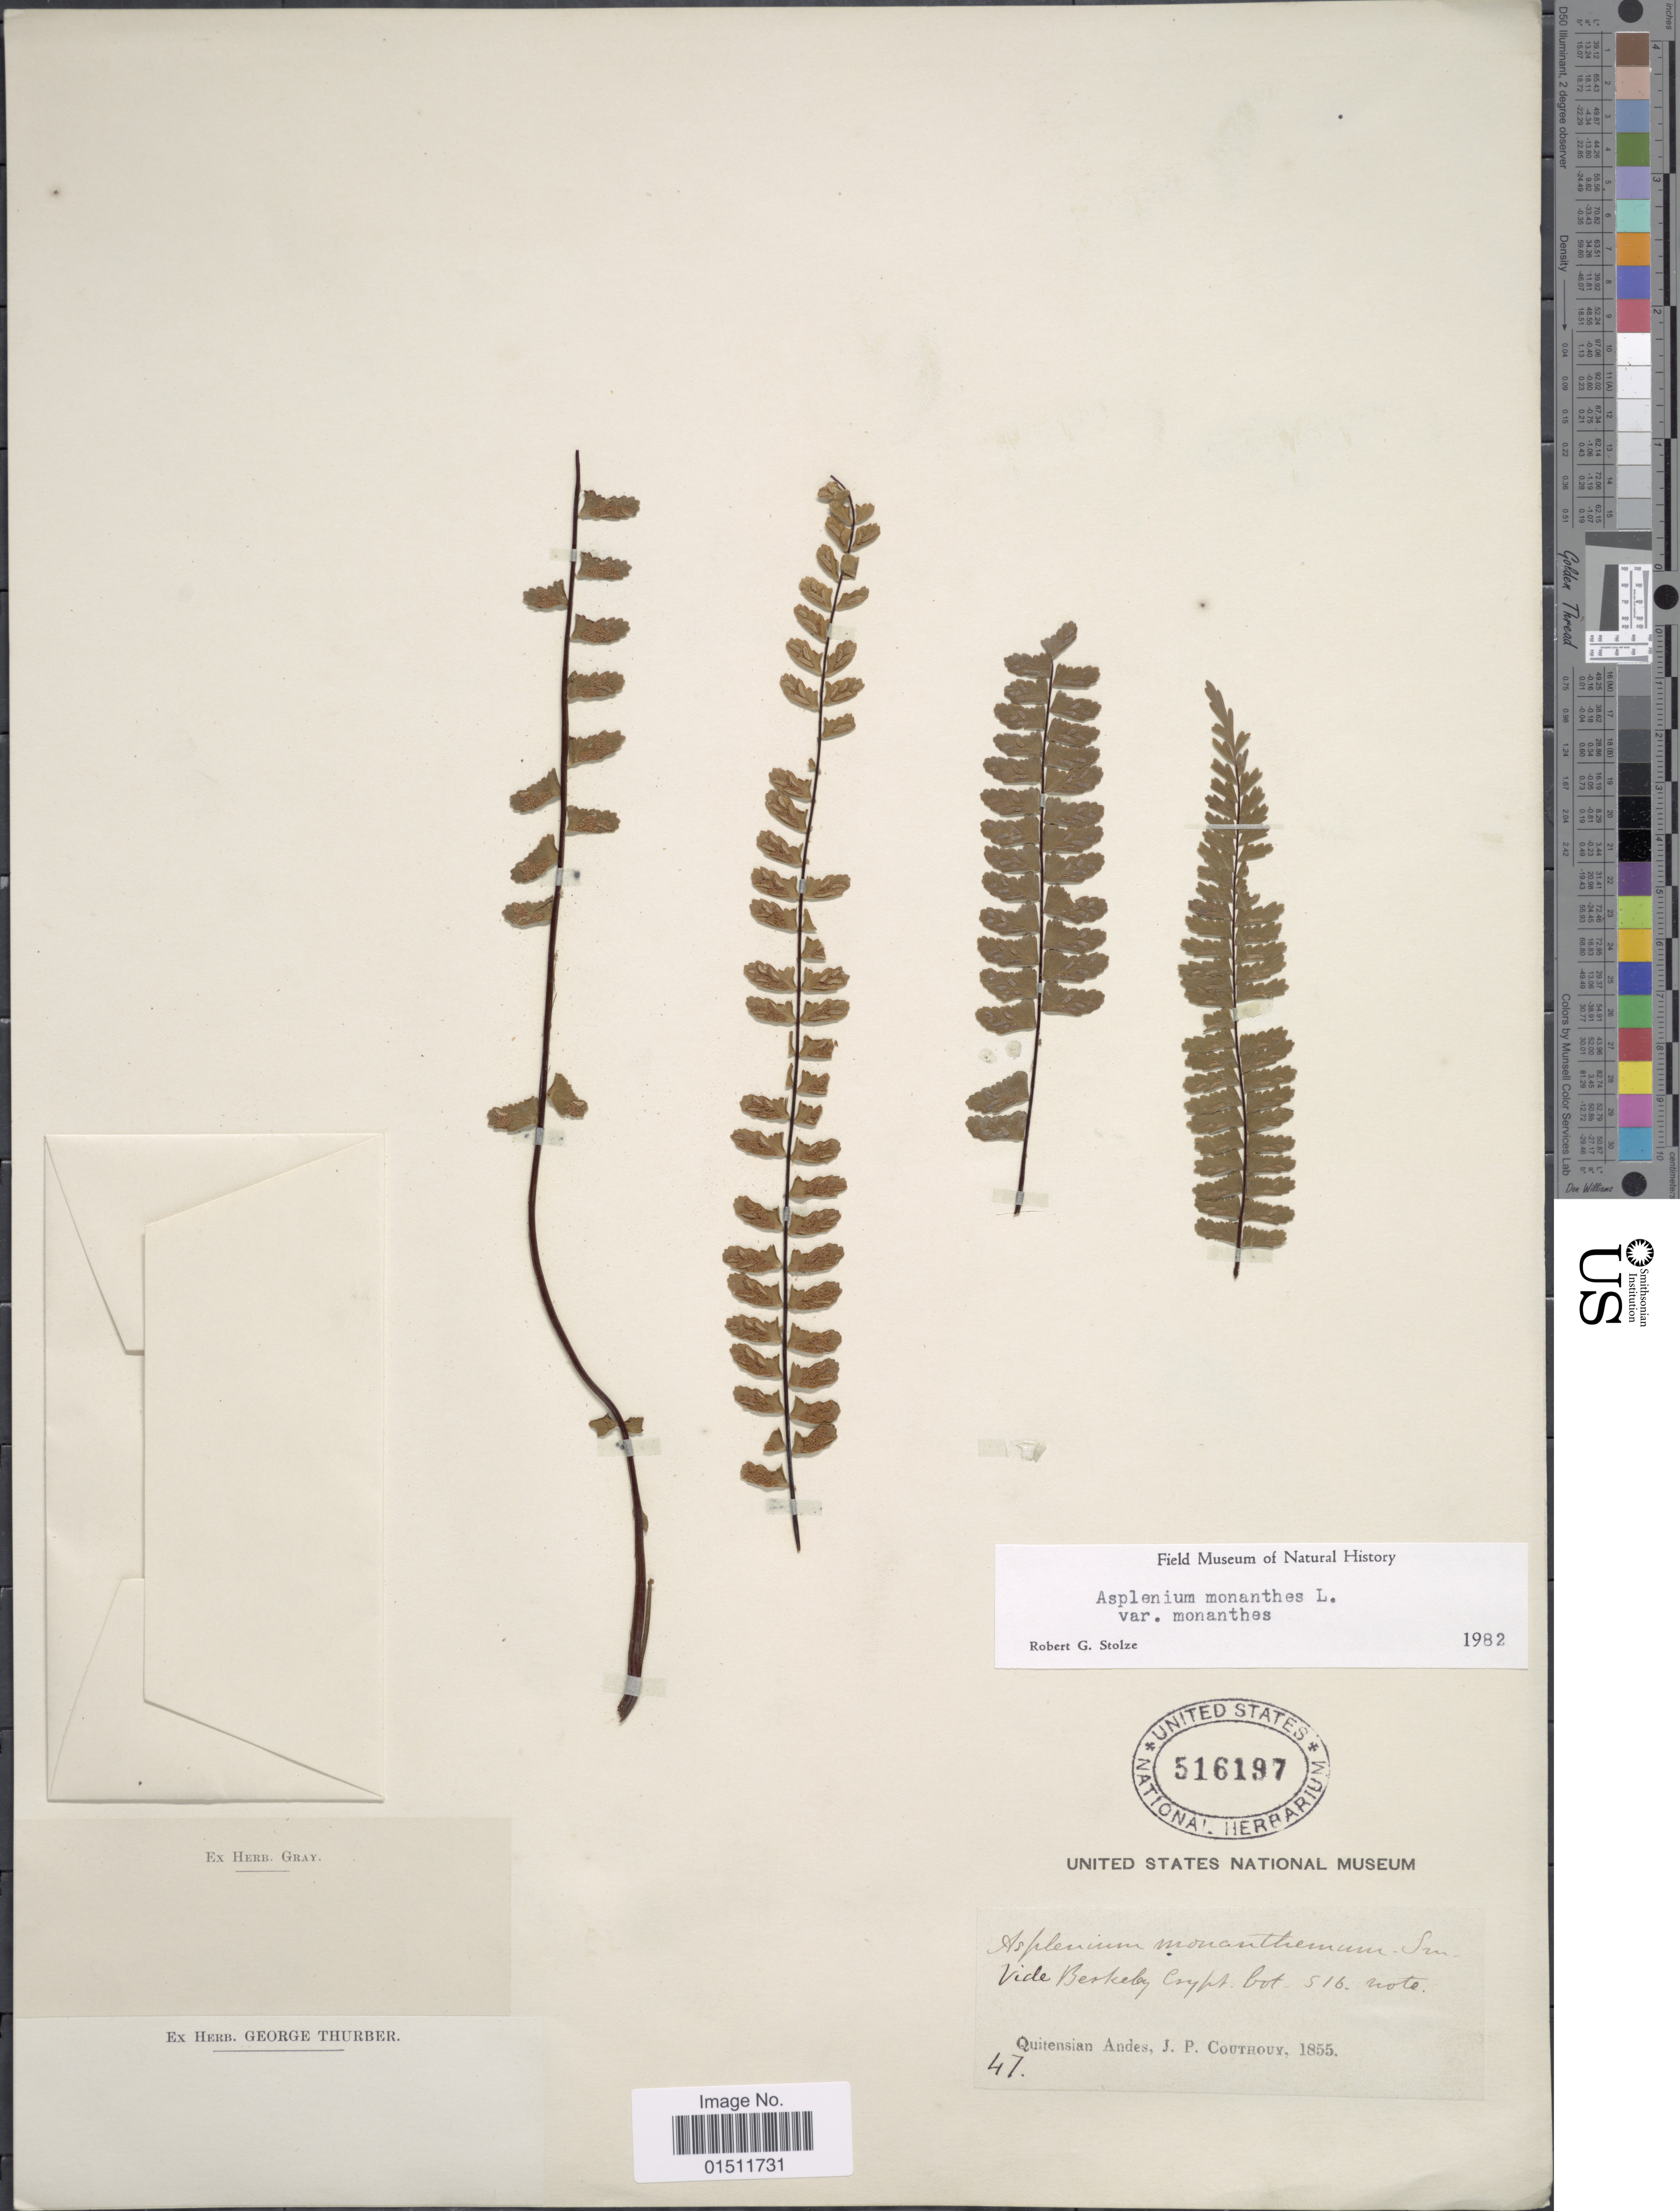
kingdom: Plantae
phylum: Tracheophyta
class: Polypodiopsida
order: Polypodiales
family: Aspleniaceae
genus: Asplenium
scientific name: Asplenium monanthes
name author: L.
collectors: J. Couthouy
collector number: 47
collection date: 1855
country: Ecuador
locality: Quitensian Andes.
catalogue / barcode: US 516197